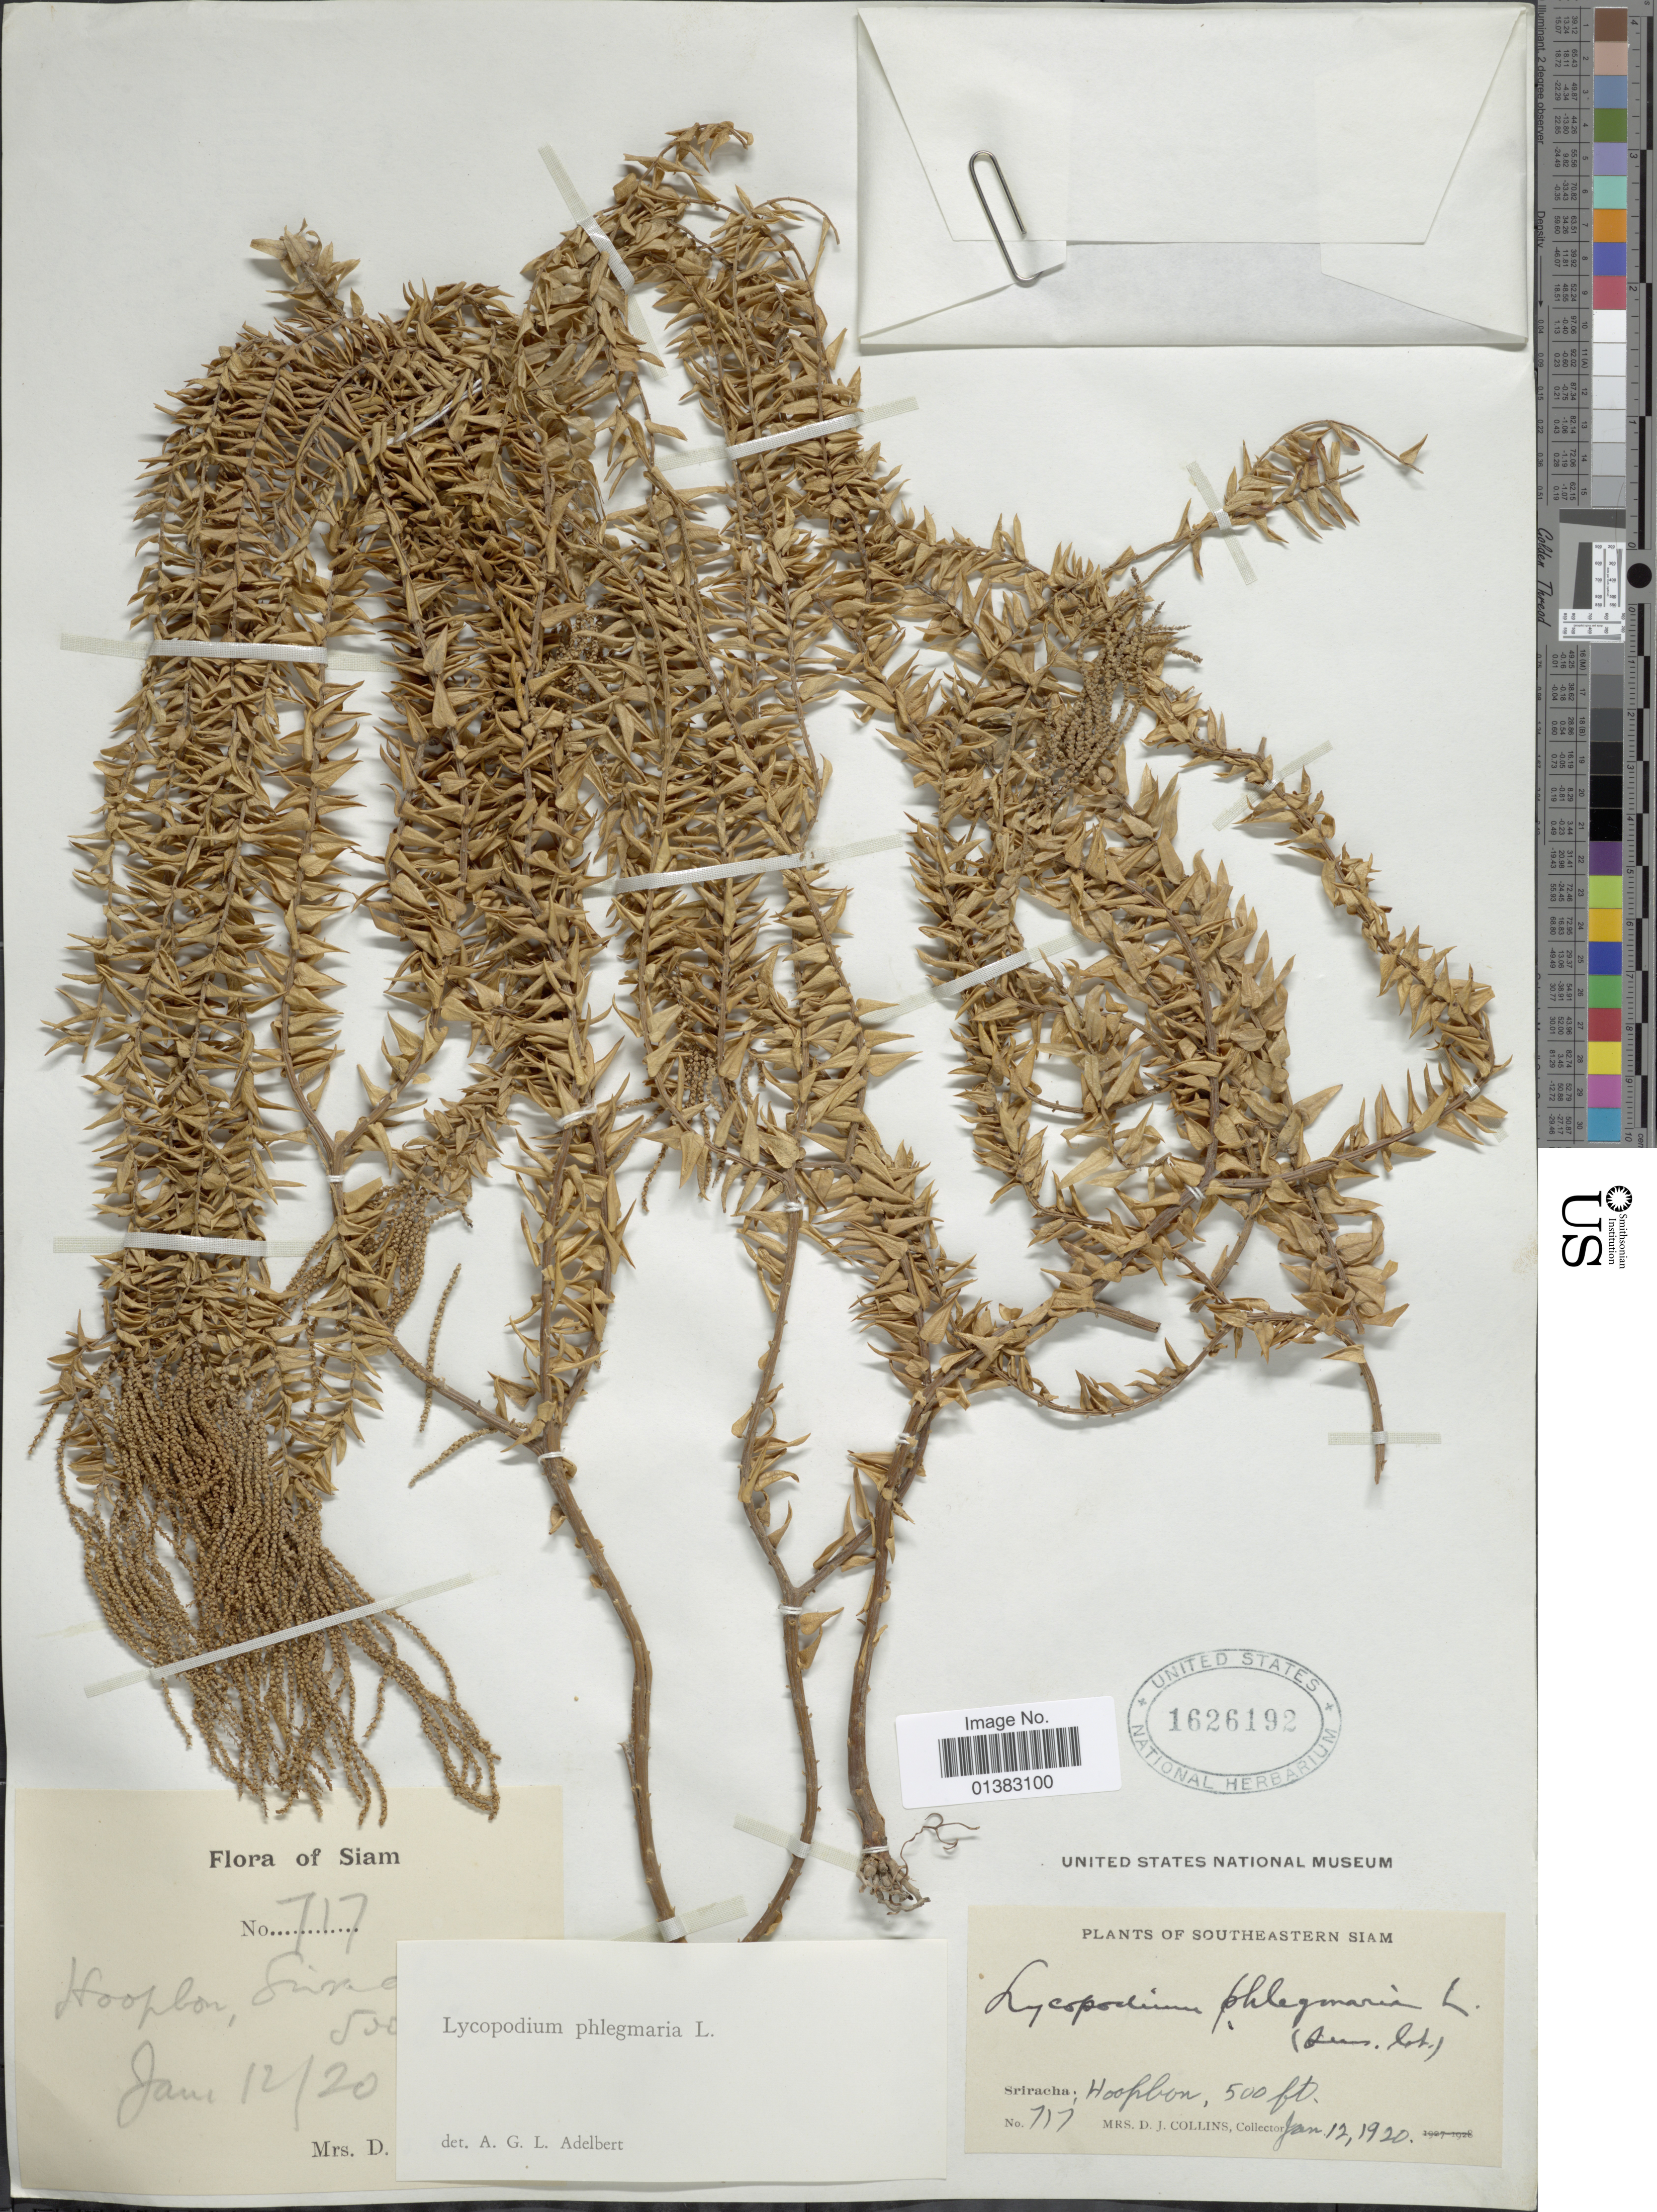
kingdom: Plantae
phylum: Tracheophyta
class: Lycopodiopsida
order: Lycopodiales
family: Lycopodiaceae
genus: Phlegmariurus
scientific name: Phlegmariurus phlegmaria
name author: (L.) Holub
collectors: Mrs. D. J. Collins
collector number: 717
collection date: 1920-01-12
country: Thailand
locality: Southeastern Siam, Sriracha; Hoopbon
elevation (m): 152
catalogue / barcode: US 1626192